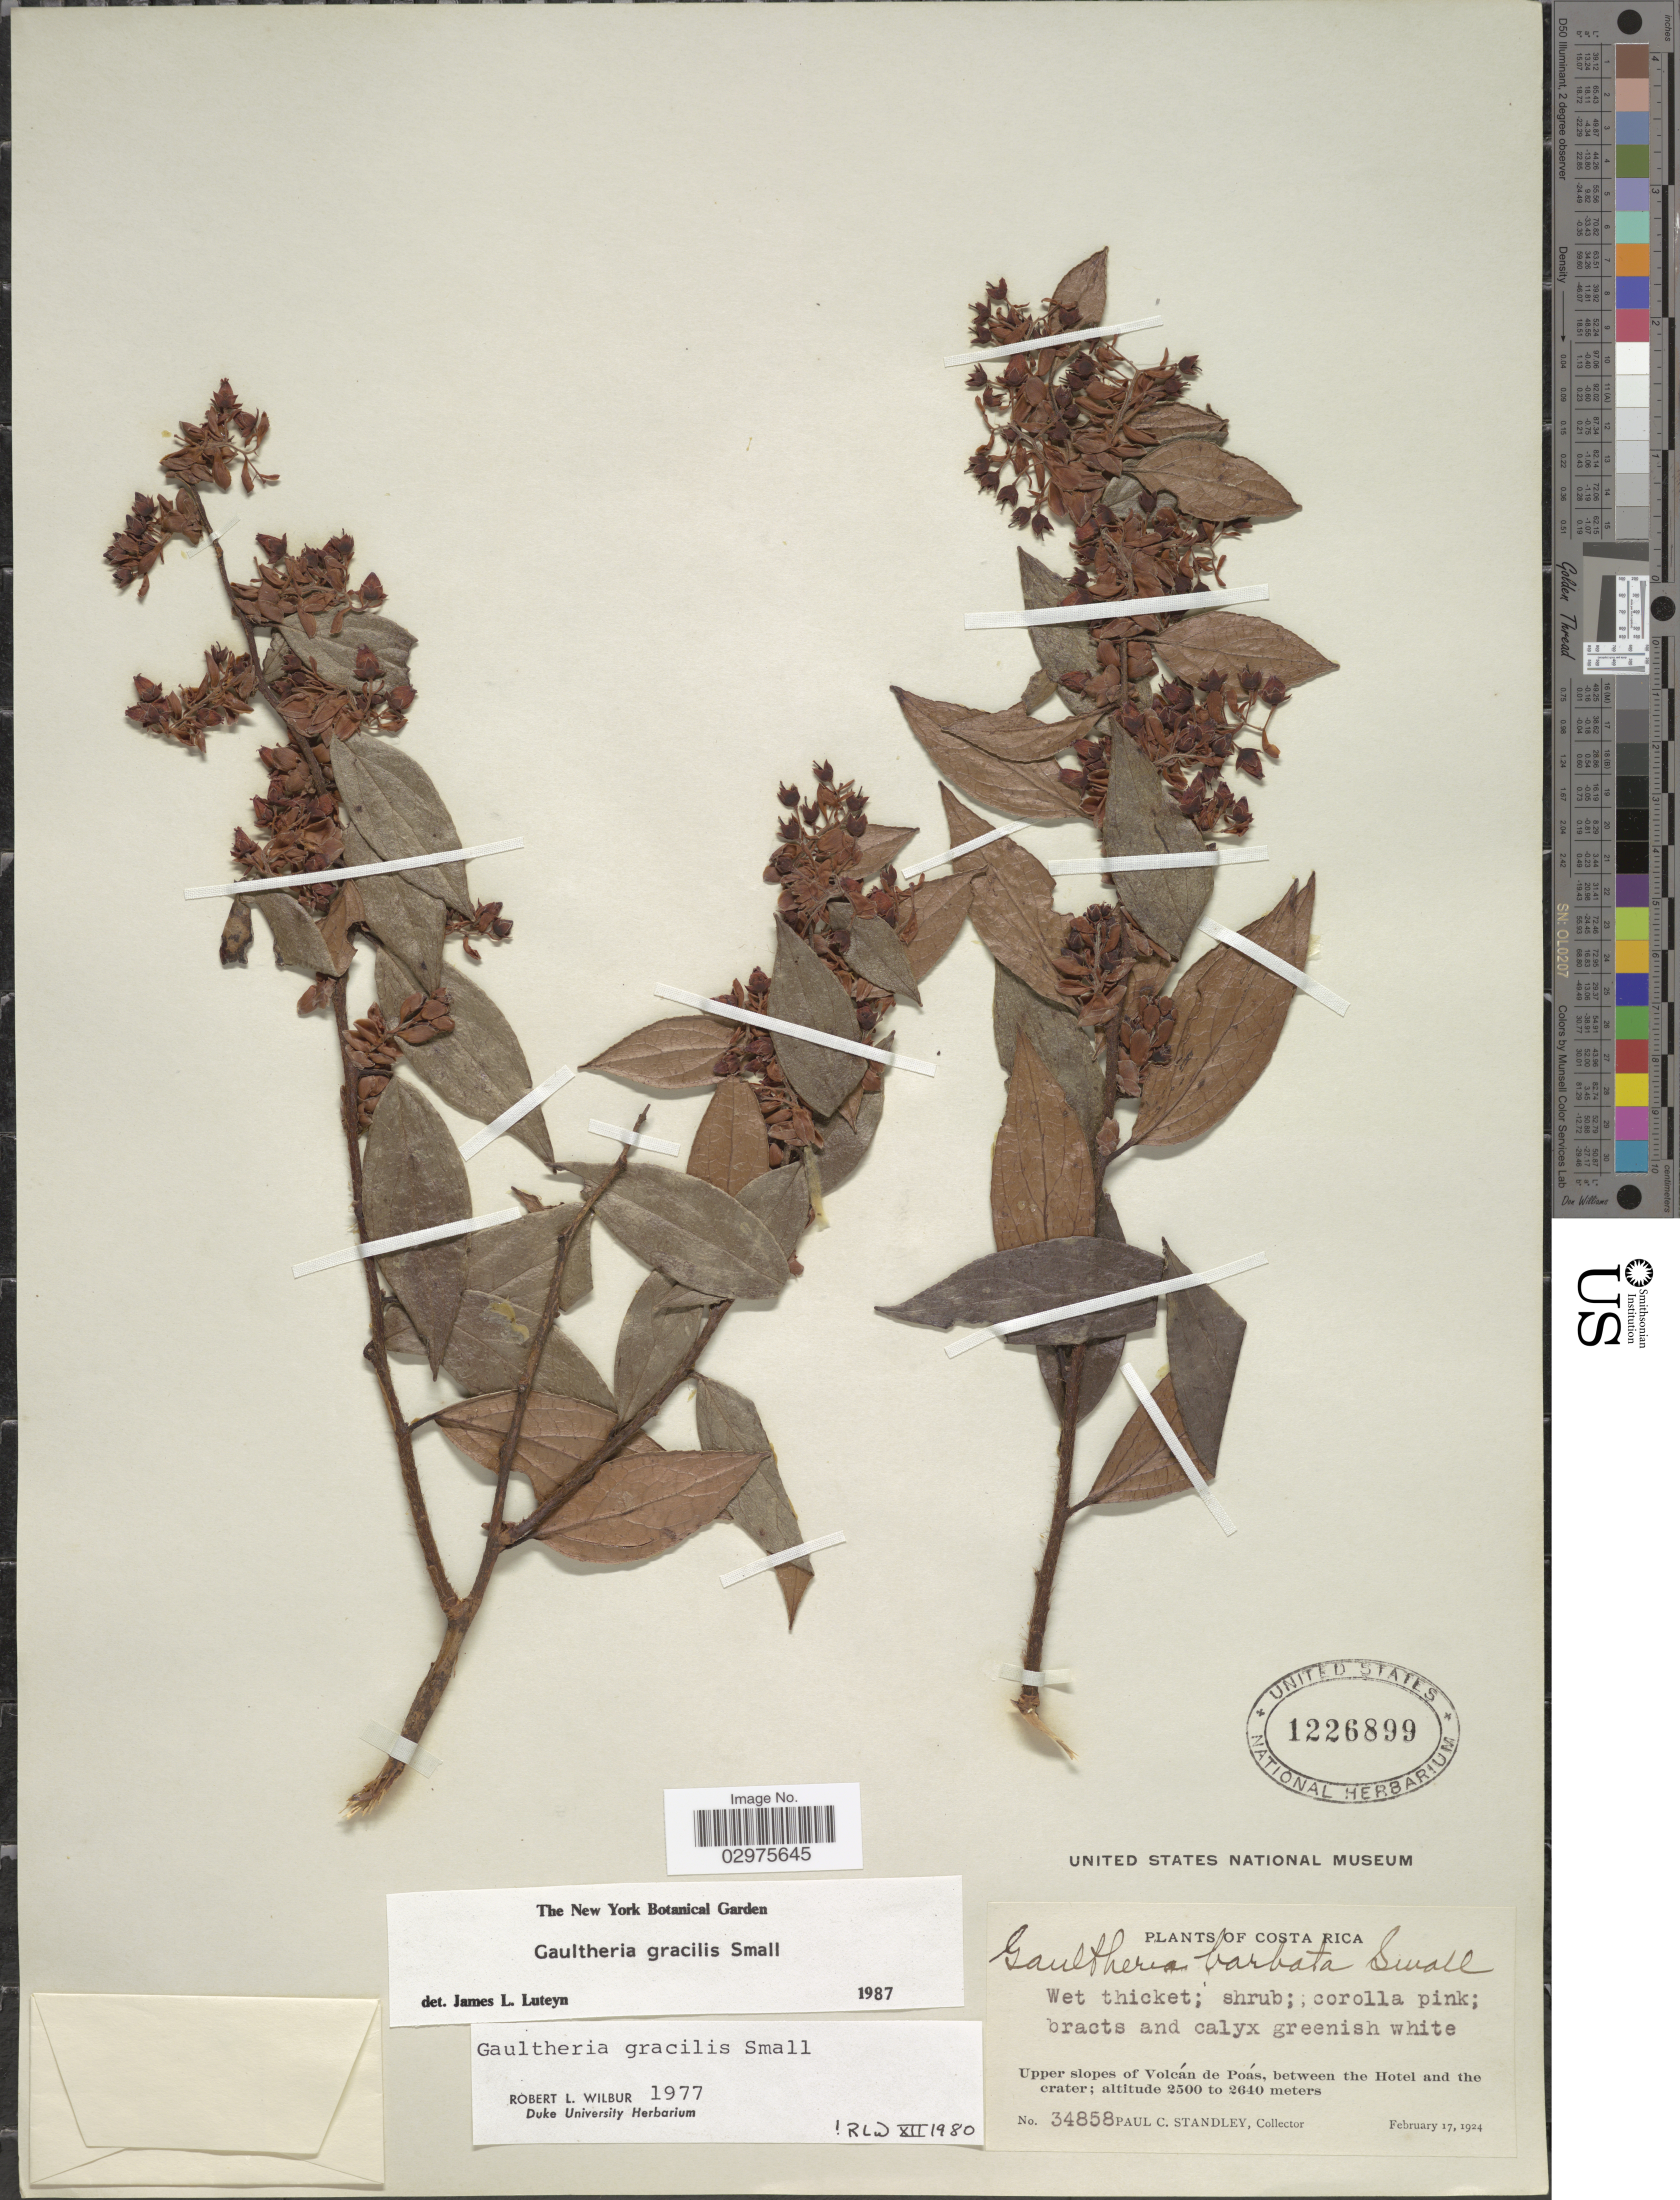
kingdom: Plantae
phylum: Tracheophyta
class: Magnoliopsida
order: Ericales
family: Ericaceae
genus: Gaultheria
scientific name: Gaultheria gracilis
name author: Small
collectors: P. C. Standley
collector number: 34858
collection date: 1924-02-17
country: Costa Rica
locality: Upper slopes of Volcán de Poás, between the Hotel and the crater.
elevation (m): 2500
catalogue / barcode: US 1226899